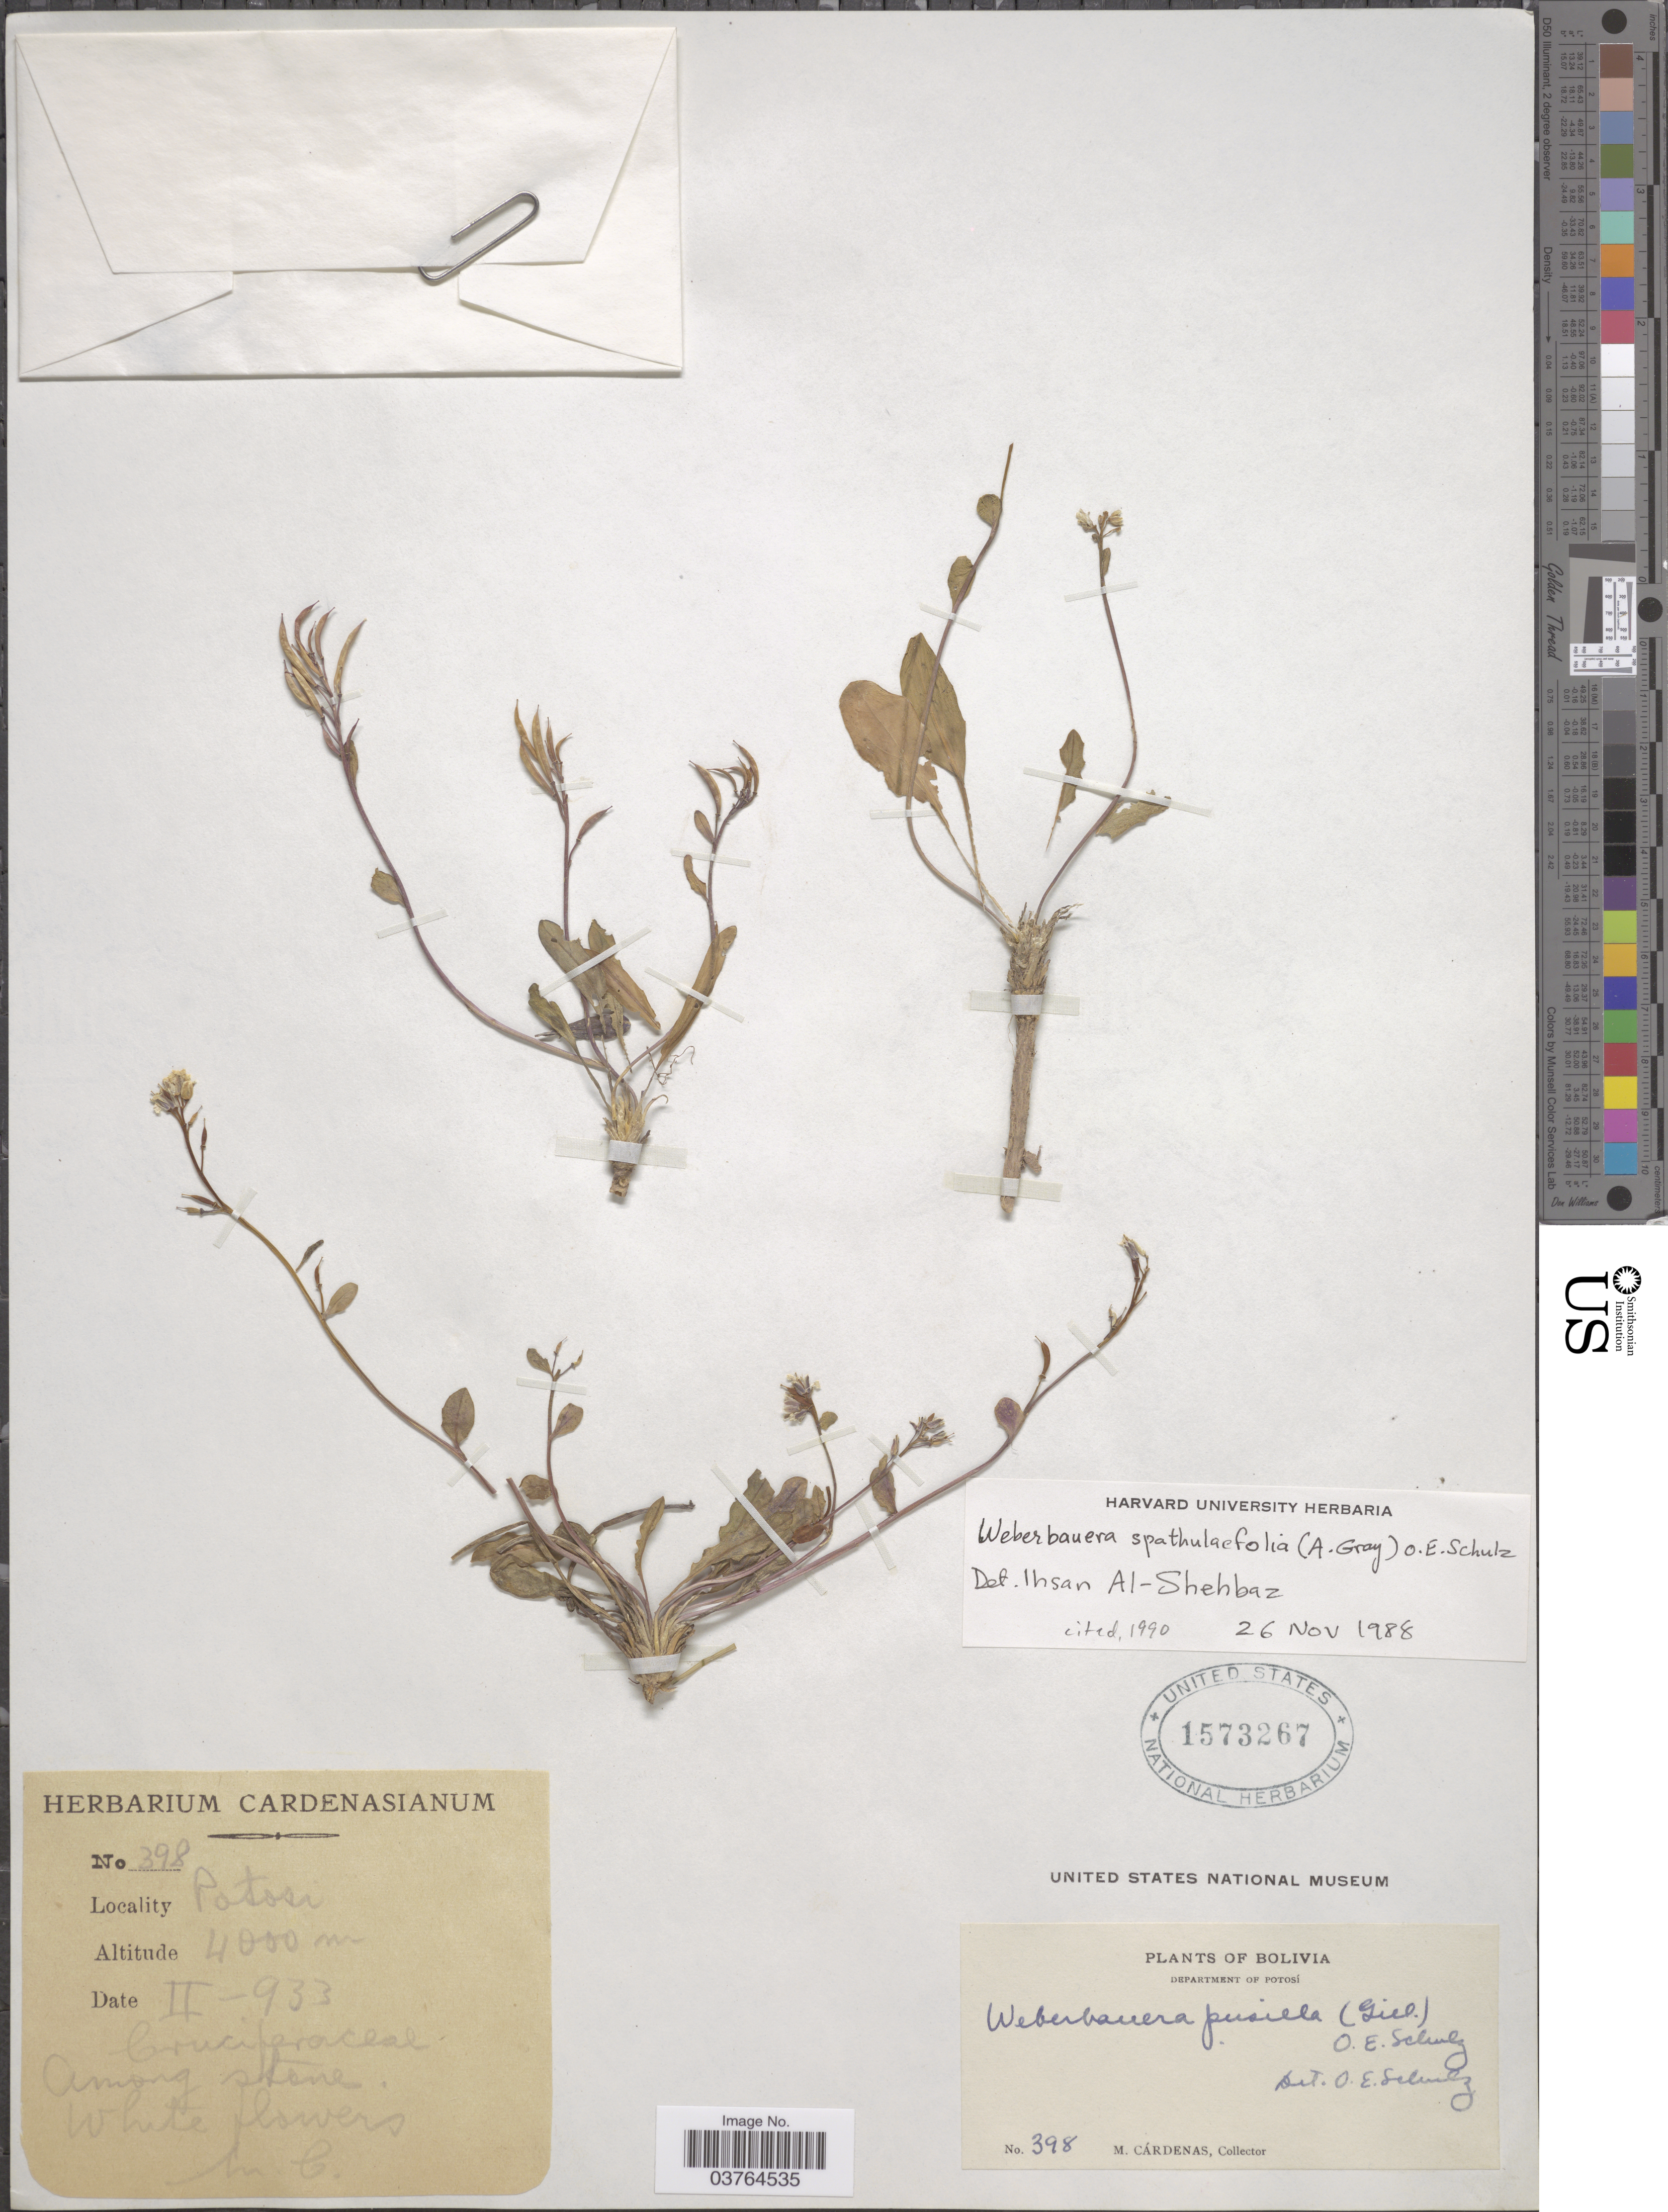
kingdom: Plantae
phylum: Tracheophyta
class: Magnoliopsida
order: Brassicales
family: Brassicaceae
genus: Weberbauera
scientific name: Weberbauera spathulifolia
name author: (A. Gray) O.E. Schulz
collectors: M. Cárdenas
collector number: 398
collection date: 1933-02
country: Bolivia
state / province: Potosi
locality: Department of Potosí. Potosí.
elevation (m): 4000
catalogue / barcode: US 1573267